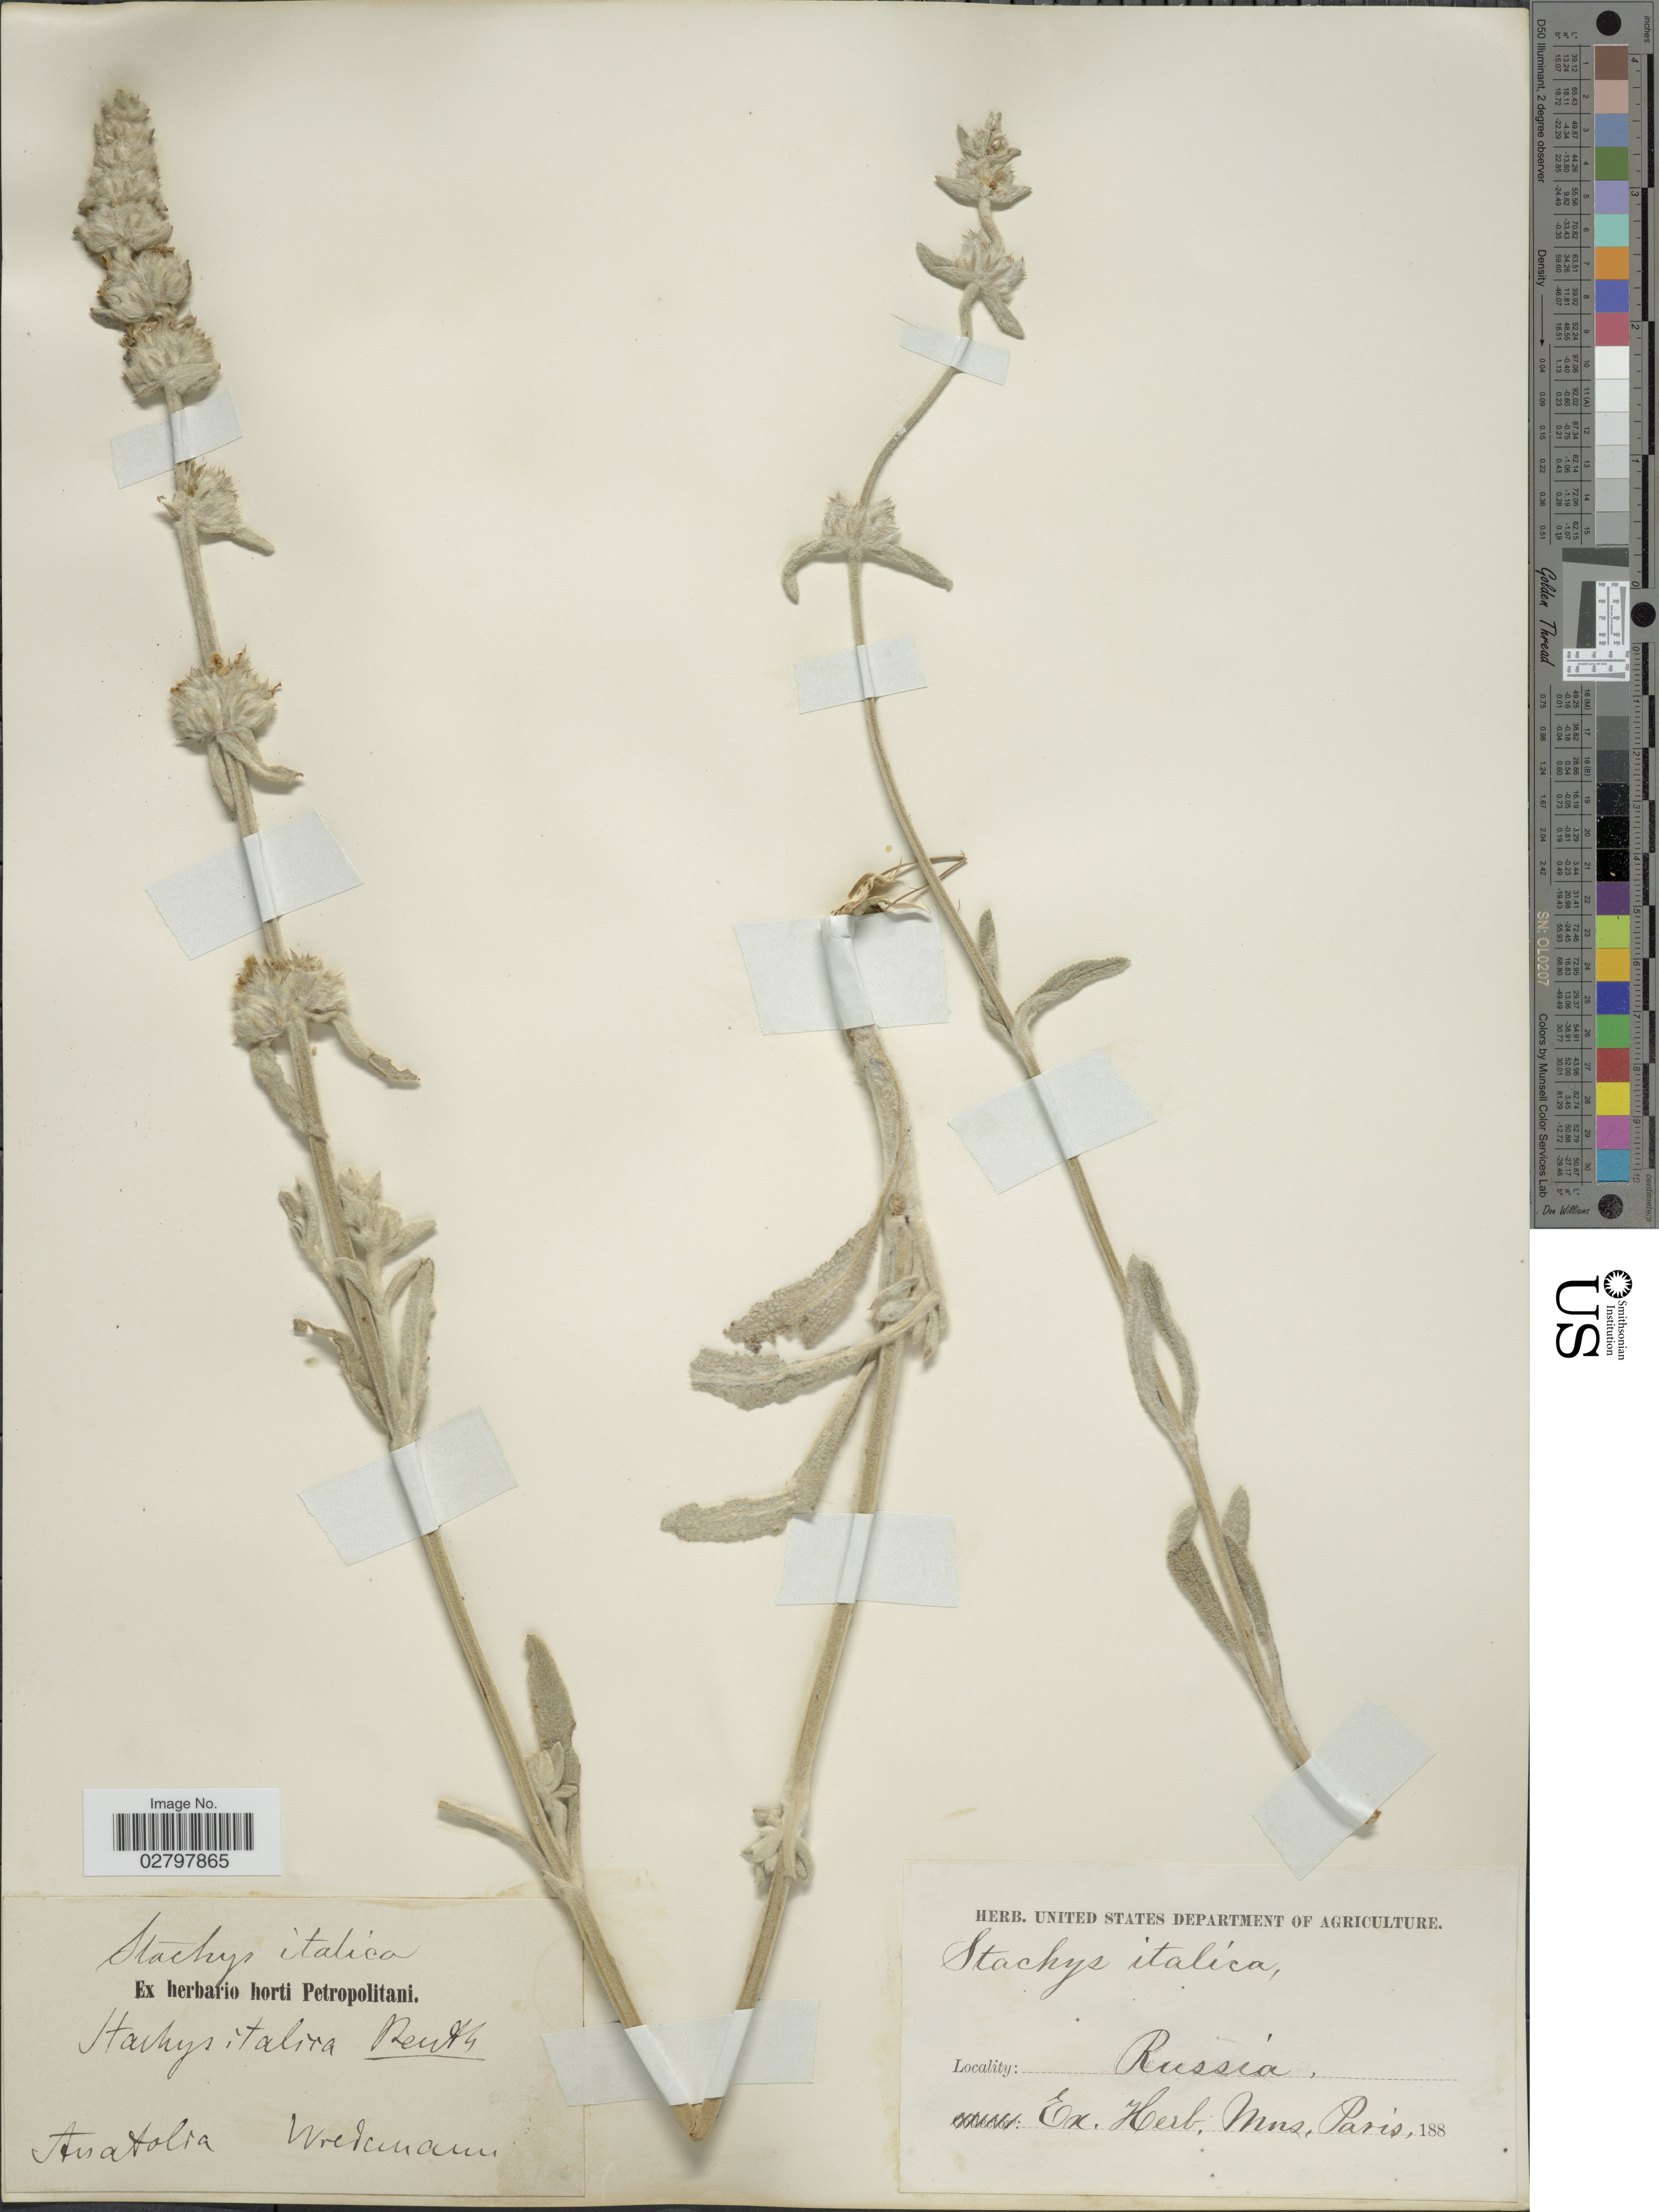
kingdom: Plantae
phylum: Tracheophyta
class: Magnoliopsida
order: Lamiales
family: Lamiaceae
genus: Stachys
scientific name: Stachys italica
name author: Mill.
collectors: Wiedemann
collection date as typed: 188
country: Turkey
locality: Anatolia.